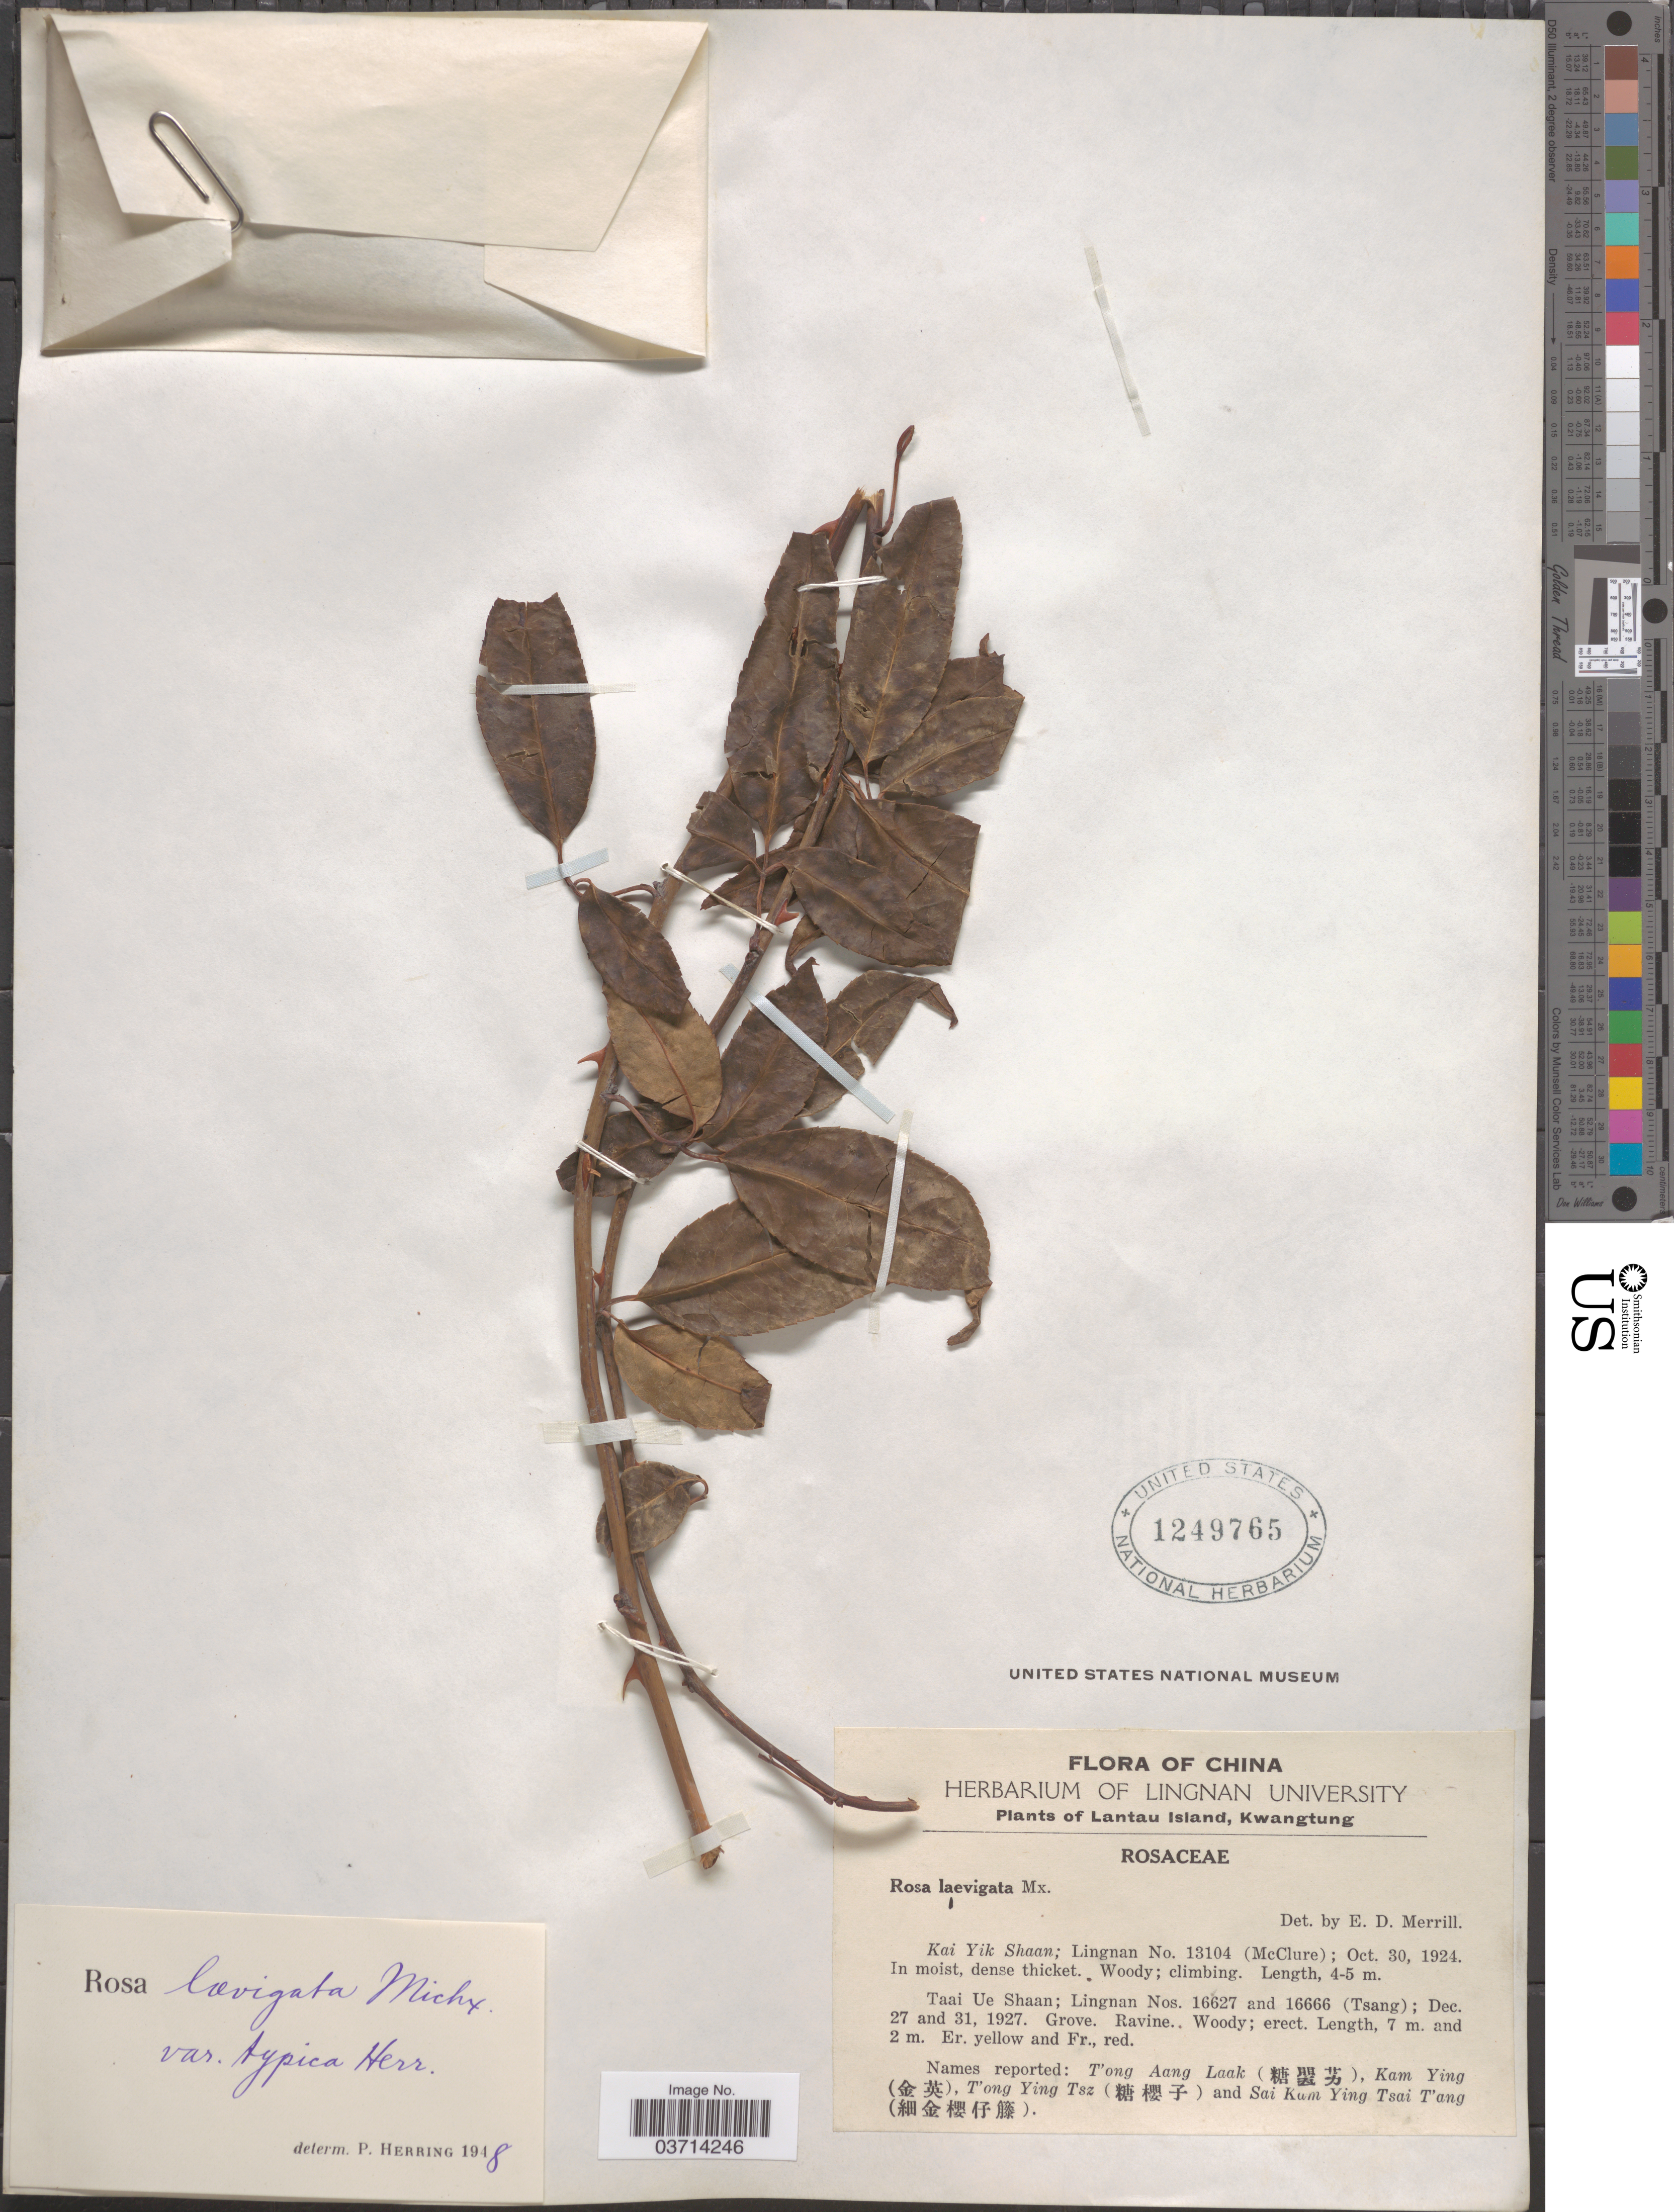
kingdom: Plantae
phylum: Tracheophyta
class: Magnoliopsida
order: Rosales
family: Rosaceae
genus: Rosa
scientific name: Rosa laevigata var. typica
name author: Herr.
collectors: McClure, --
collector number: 13104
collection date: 1924-10-30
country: China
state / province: Guangdong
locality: Lantau Island, Kwangtung. Kai Yik Shaan; Lingnan.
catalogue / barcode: US 1249765